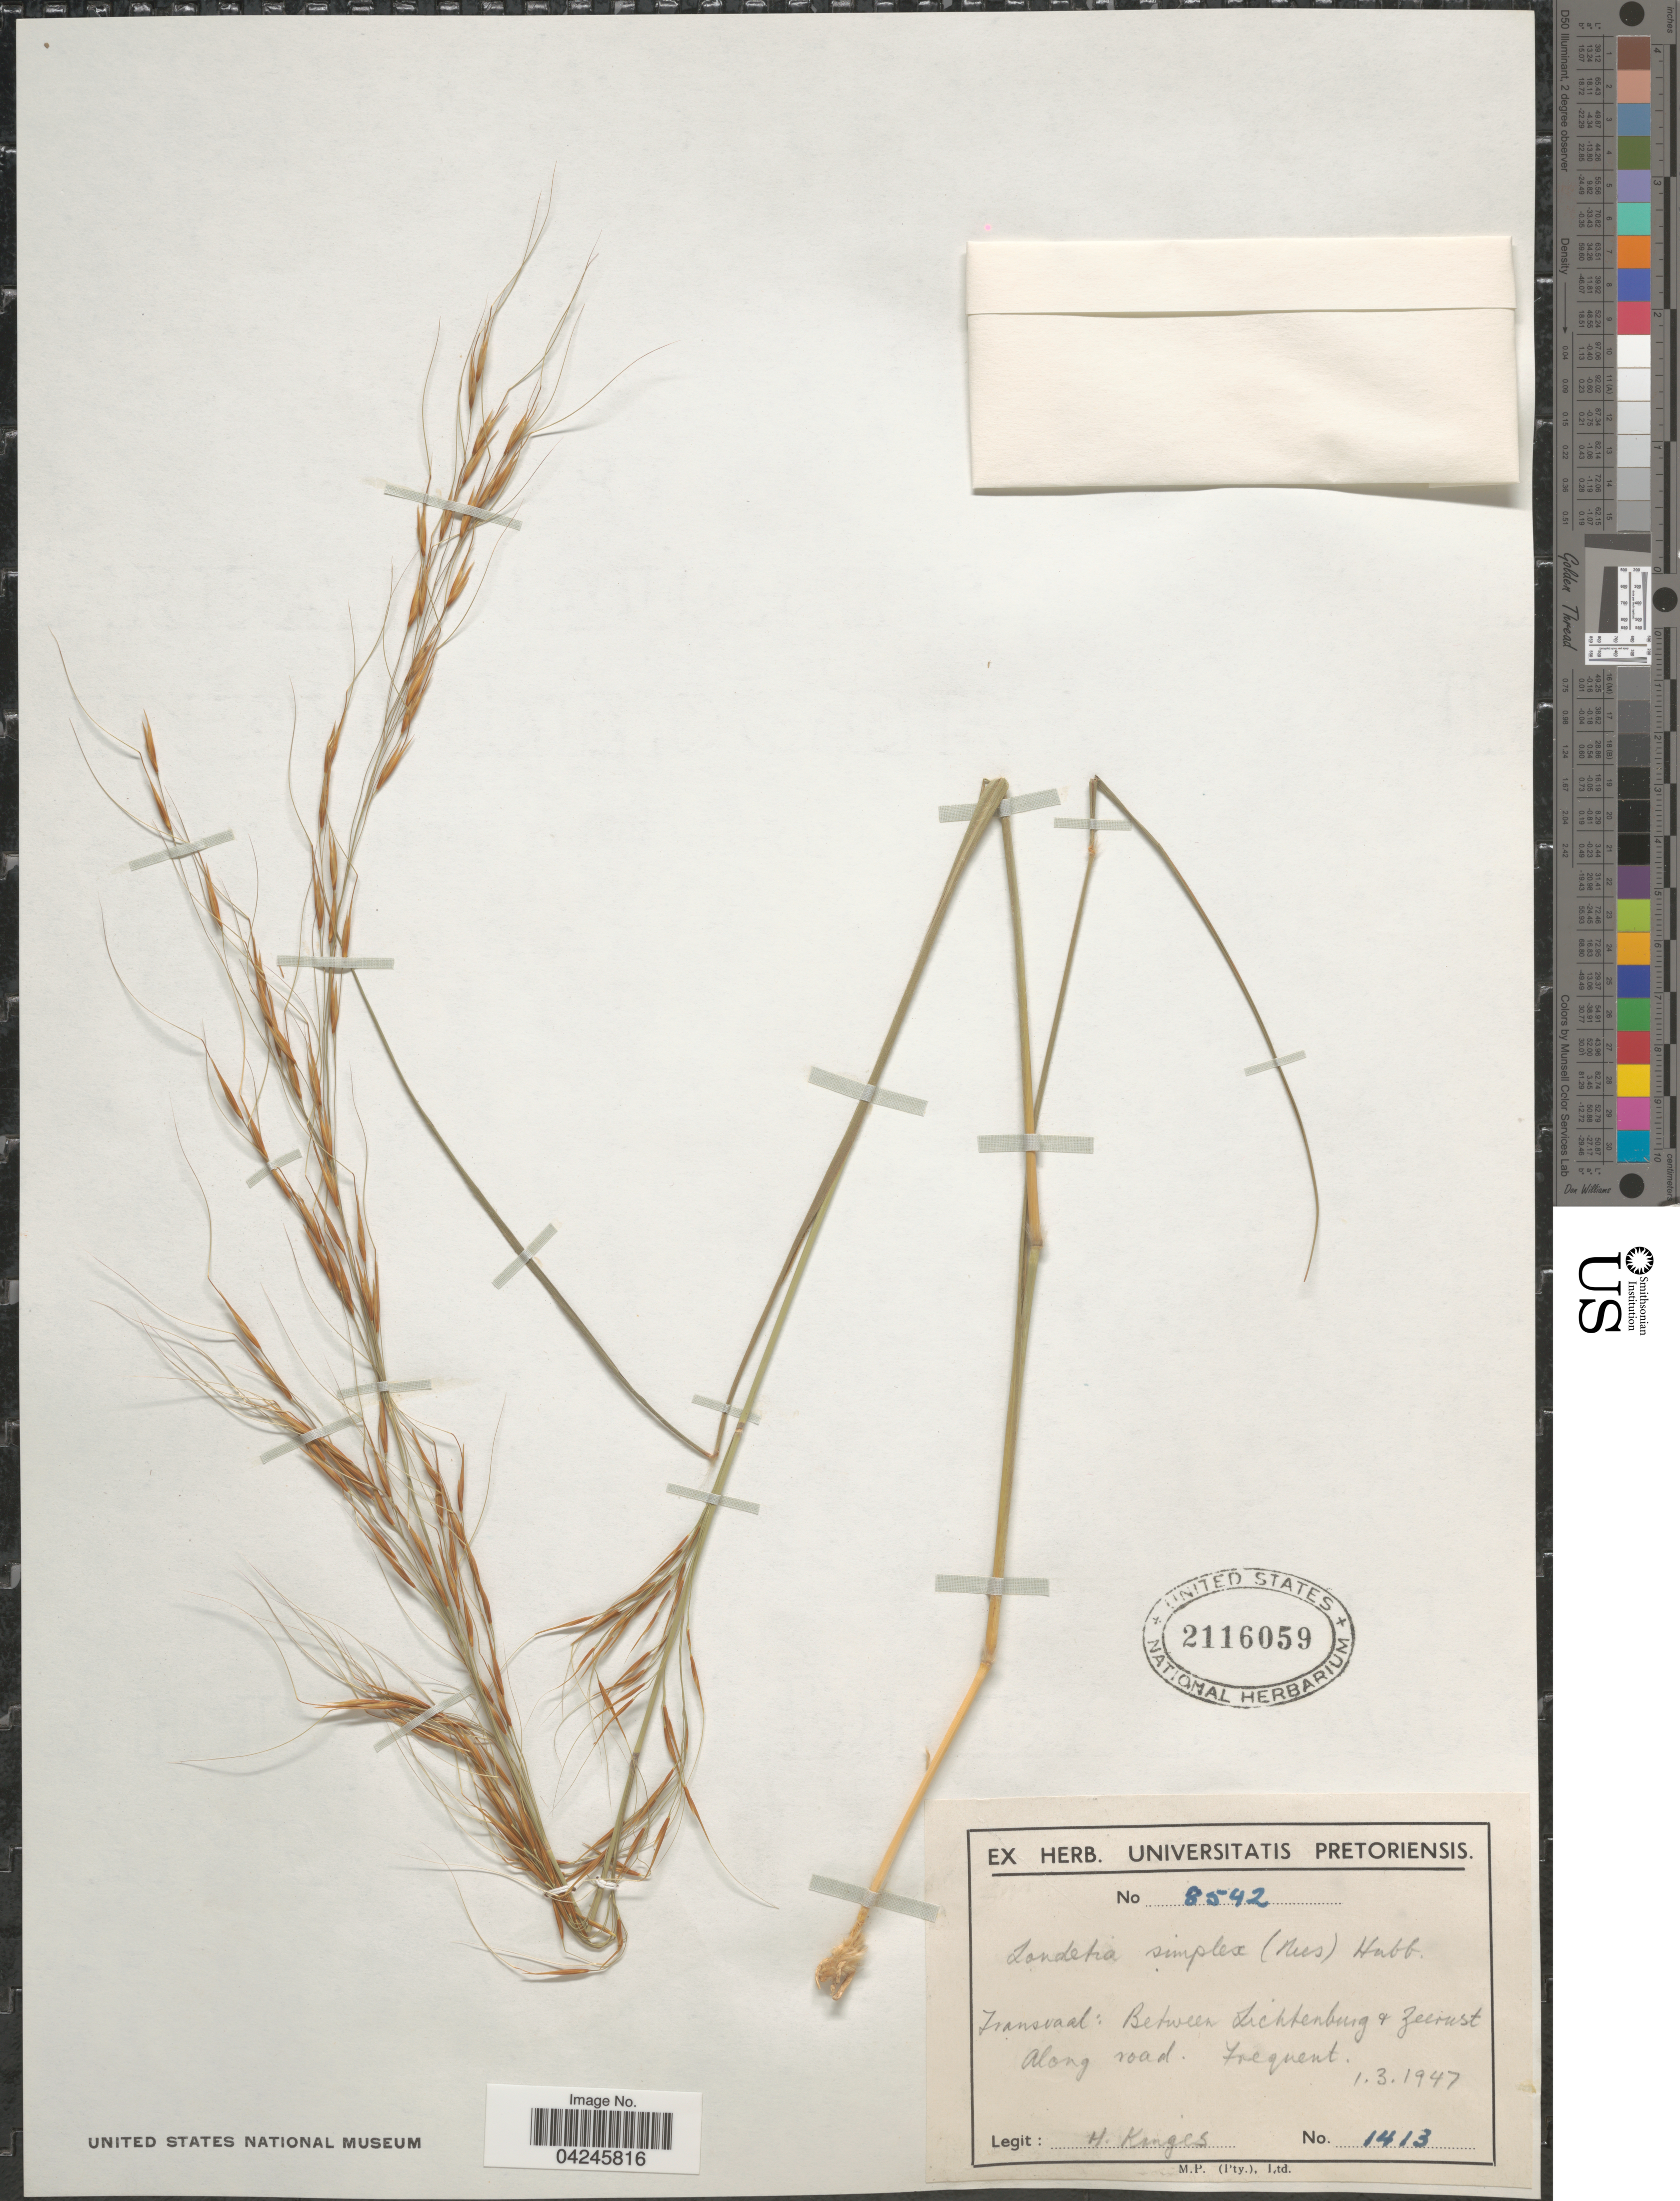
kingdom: Plantae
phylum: Tracheophyta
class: Liliopsida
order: Poales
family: Poaceae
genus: Loudetia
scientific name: Loudetia simplex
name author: (Nees) C.E. Hubb.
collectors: H. Kinges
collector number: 1413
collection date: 1947-03-01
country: South Africa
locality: Transvaal: Between Lichtenburg & Zeerust. Along road. Frequent.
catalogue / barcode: US 2116059